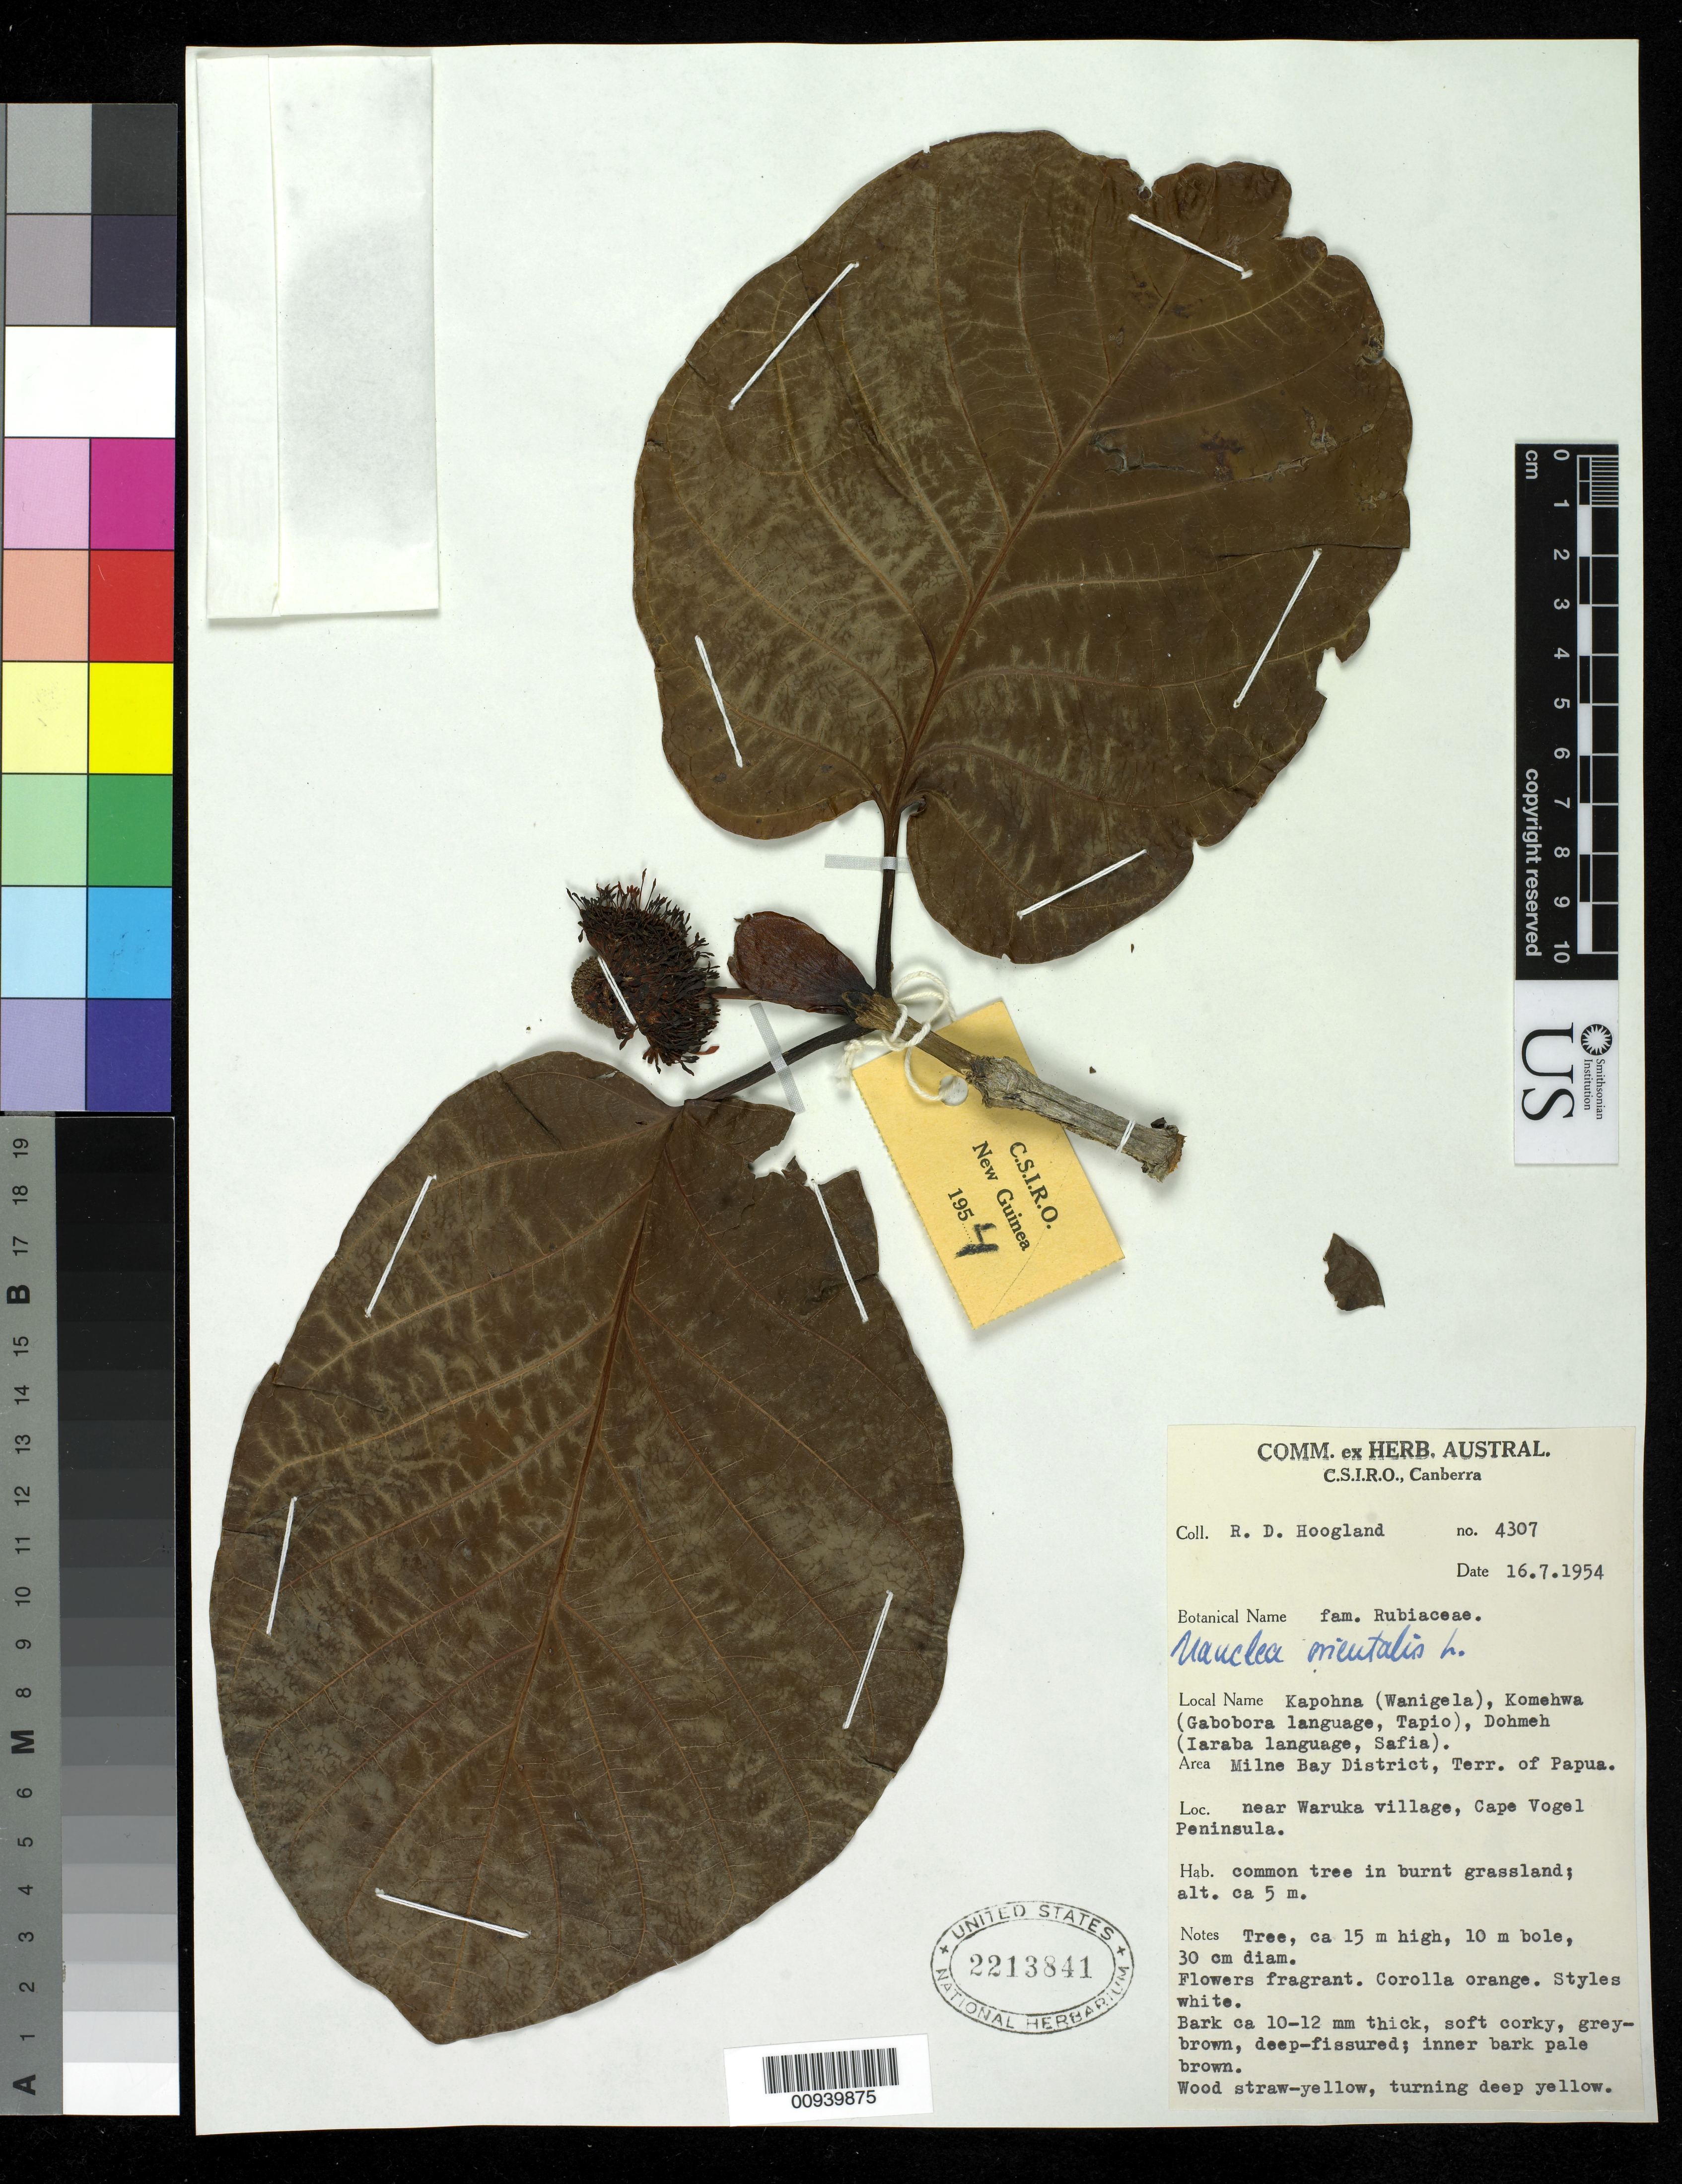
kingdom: Plantae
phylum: Tracheophyta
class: Magnoliopsida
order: Gentianales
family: Rubiaceae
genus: Nauclea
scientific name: Nauclea orientalis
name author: (L.) L.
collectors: R. D. Hoogland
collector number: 4307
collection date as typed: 16 Jul 1954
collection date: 1954-07-16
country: Papua New Guinea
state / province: Milne Bay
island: New Guinea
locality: Near Waruka village, Cape Vogel peninsula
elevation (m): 5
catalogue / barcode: US 2213841